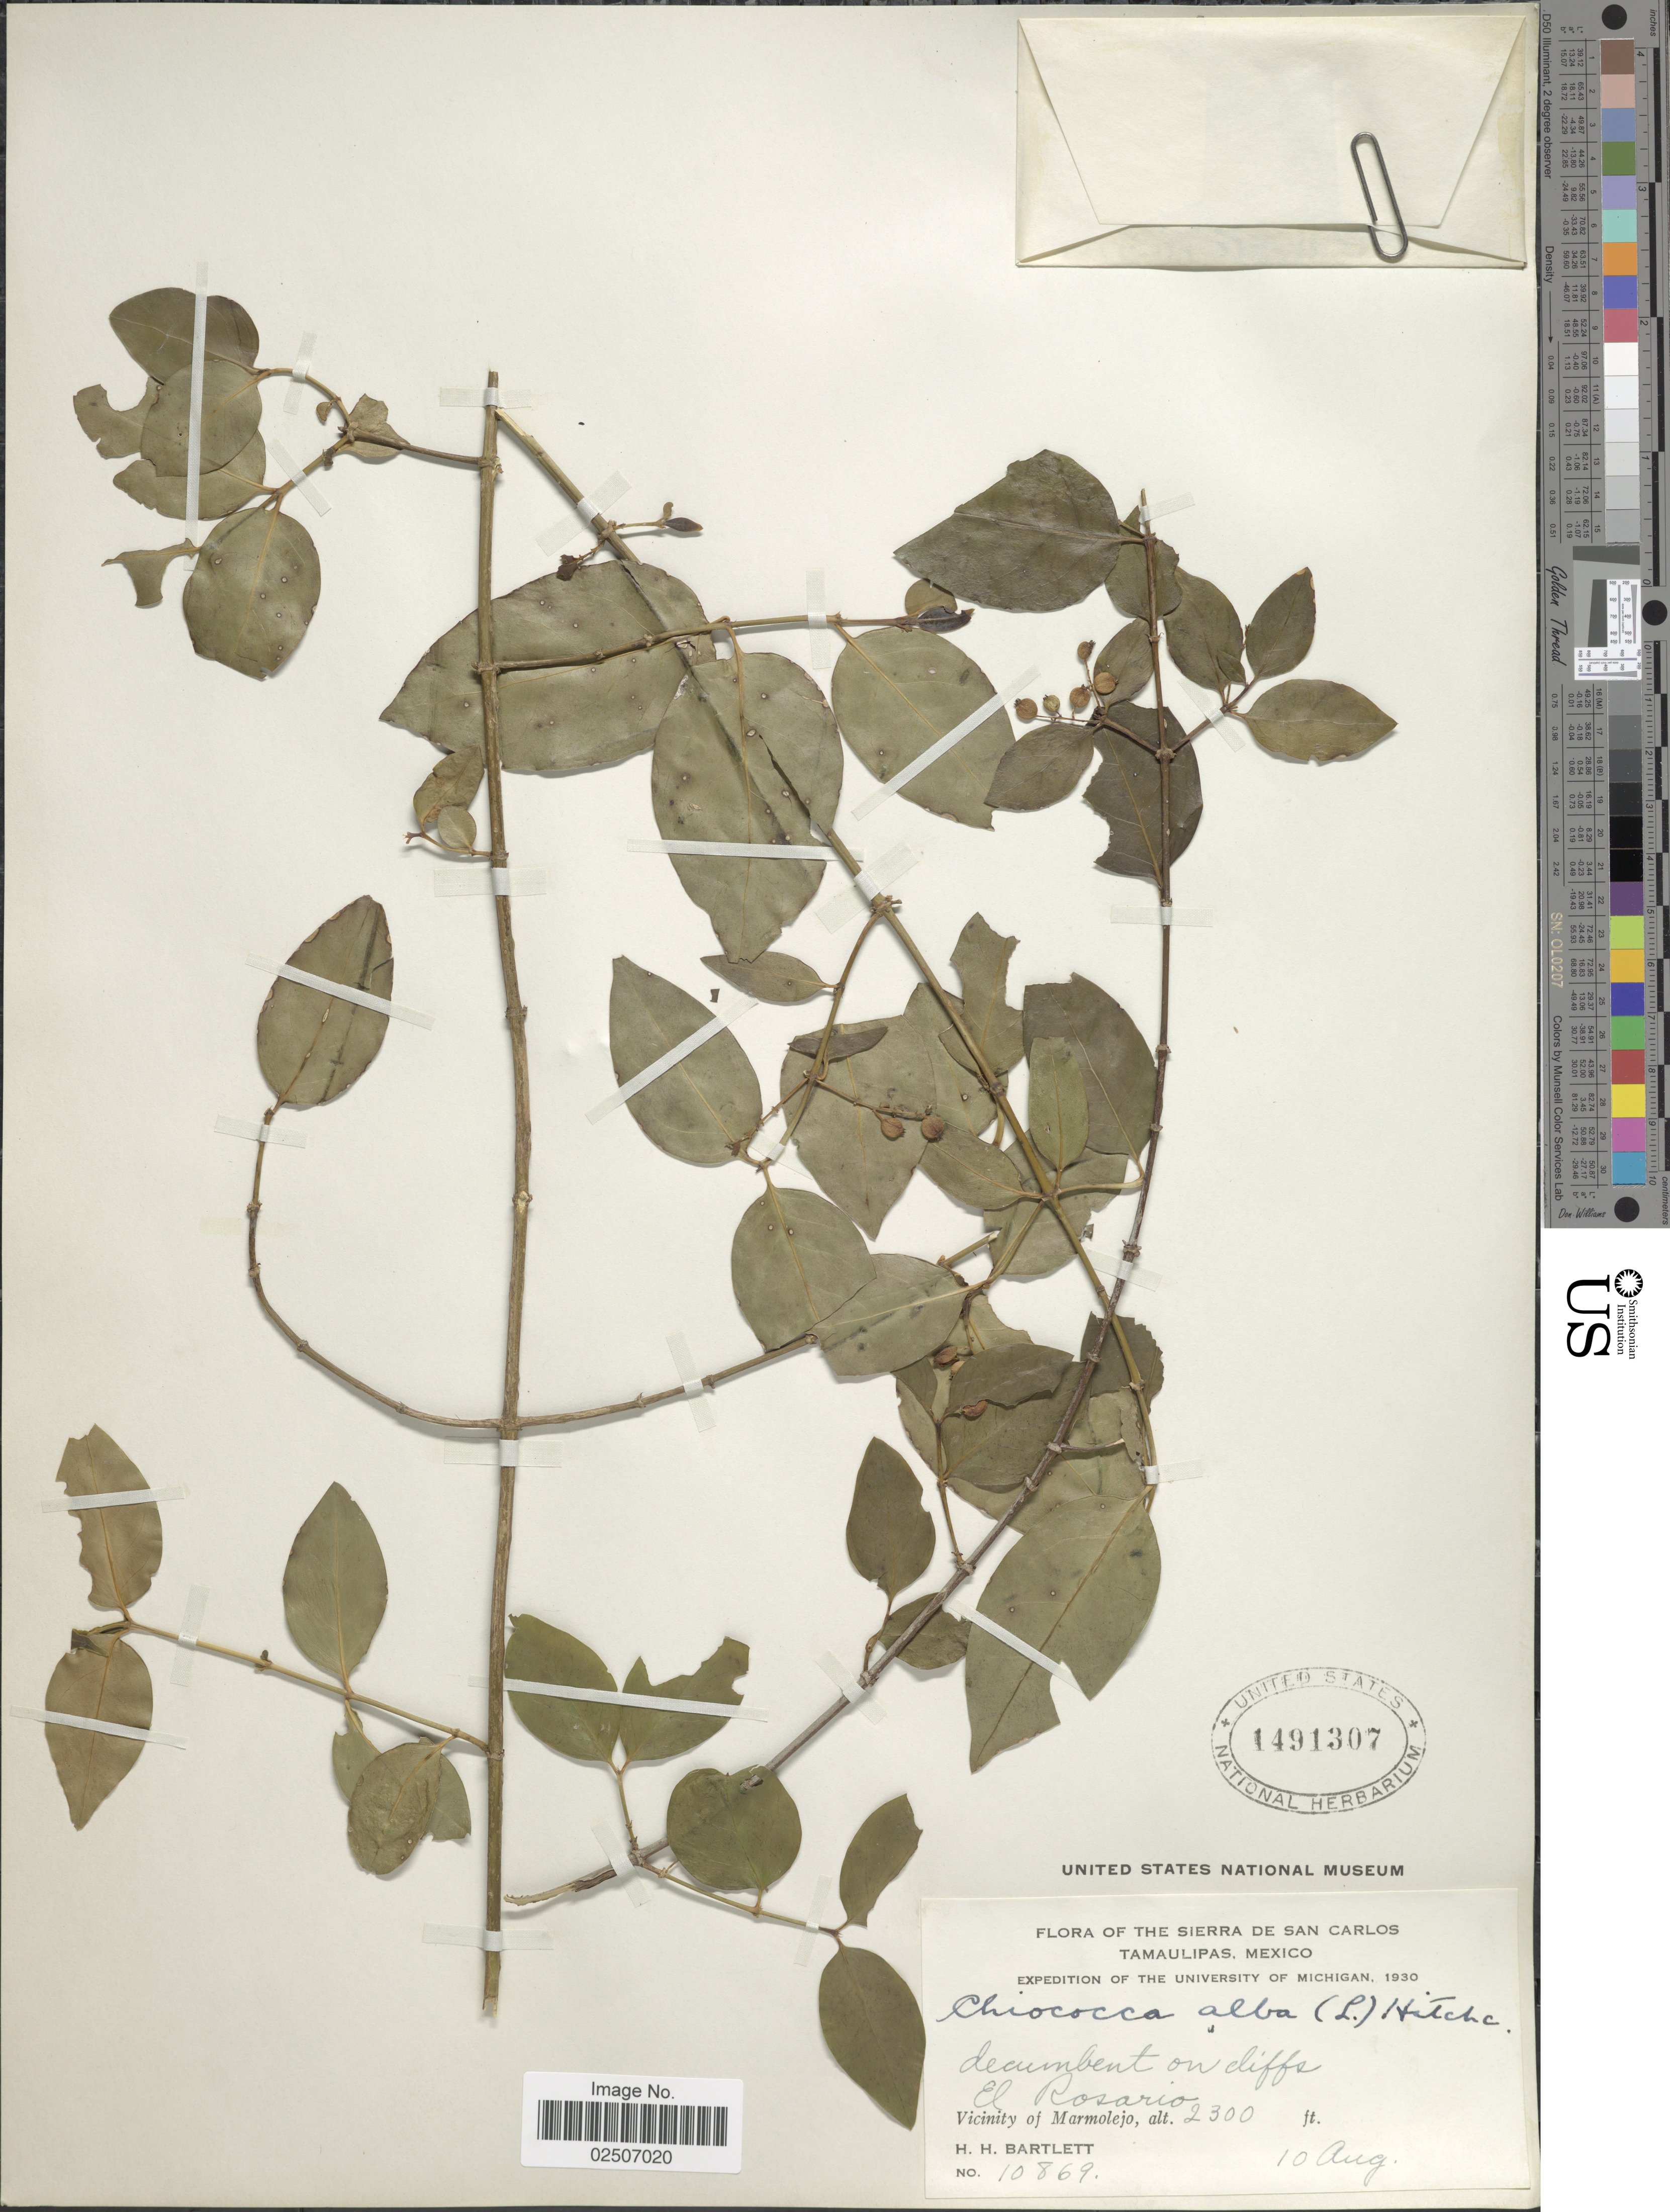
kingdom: Plantae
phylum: Tracheophyta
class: Magnoliopsida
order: Gentianales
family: Rubiaceae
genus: Chiococca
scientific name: Chiococca alba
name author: (L.) Hitchc.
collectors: H. H. Bartlett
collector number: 10869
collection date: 1930-08-10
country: Mexico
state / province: Tamaulipas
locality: El Rosario. Vicinity of Marmolejo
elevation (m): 701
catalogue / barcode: US 1491307